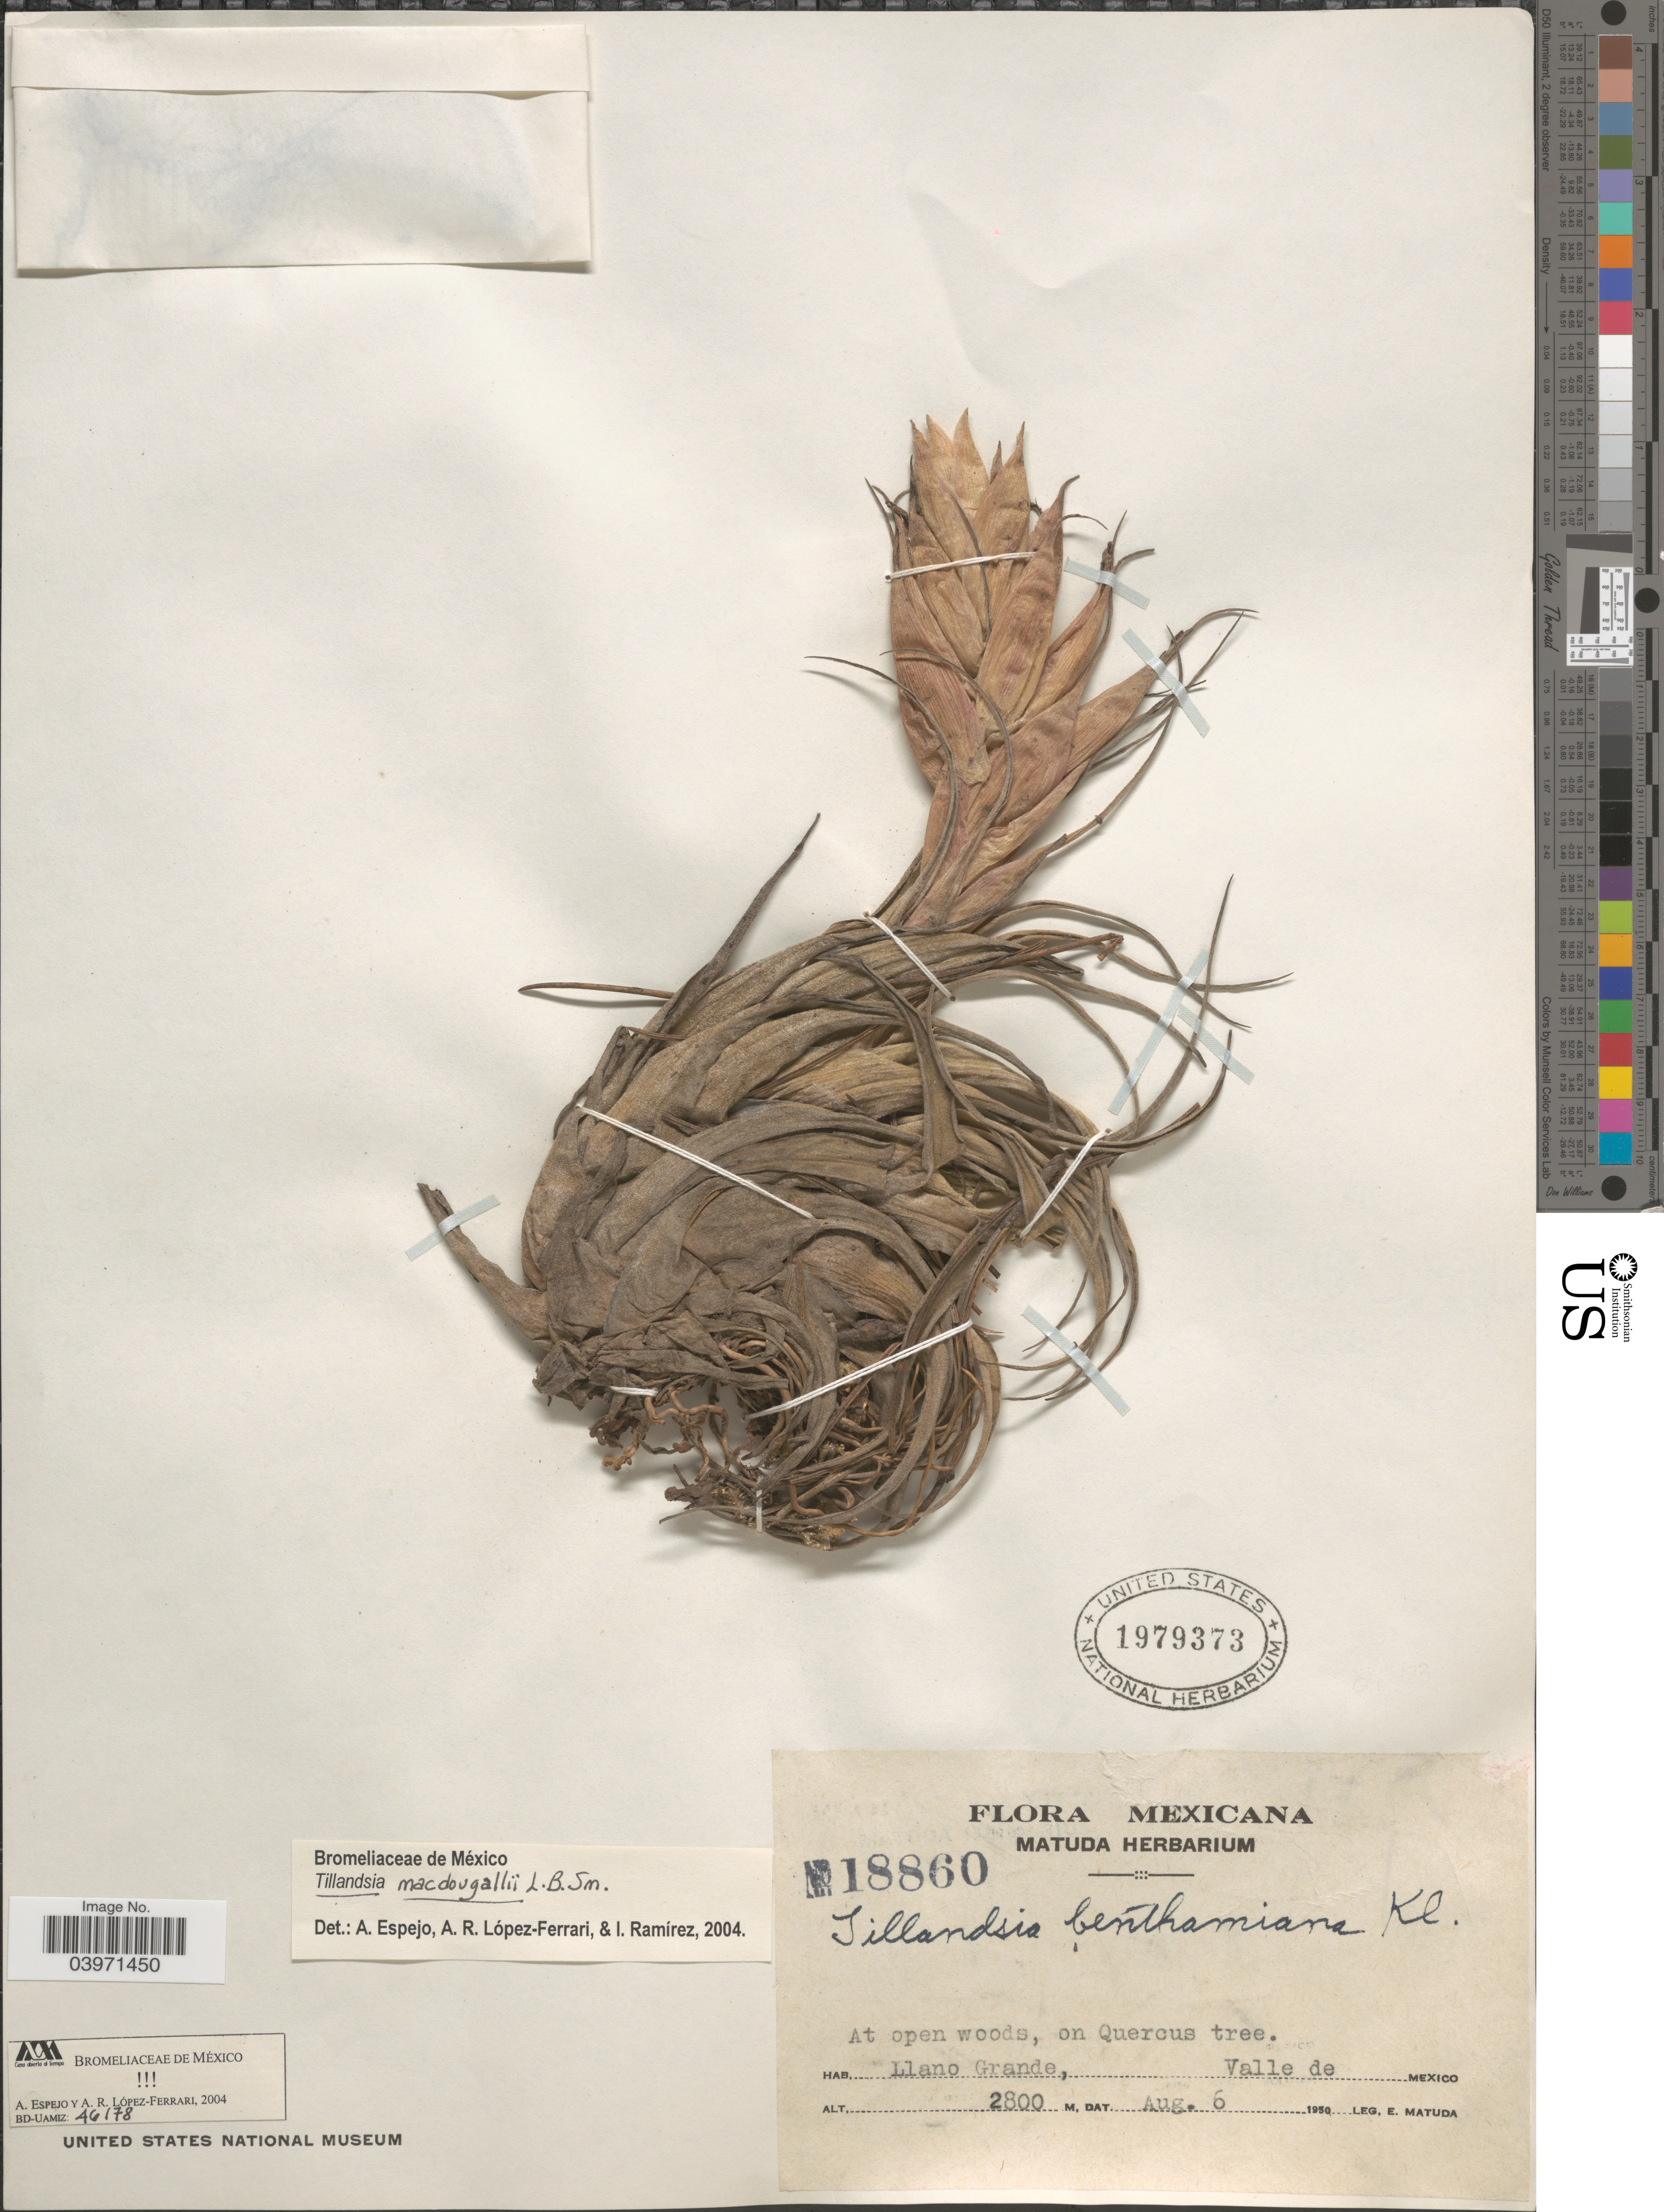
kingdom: Plantae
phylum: Tracheophyta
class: Liliopsida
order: Poales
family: Bromeliaceae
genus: Tillandsia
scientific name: Tillandsia macdougallii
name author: L.B. Sm.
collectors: E. Matuda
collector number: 18860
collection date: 1950-08-06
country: Mexico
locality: Llano Grande, Valle de Mexico.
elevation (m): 2800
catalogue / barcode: US 1979373